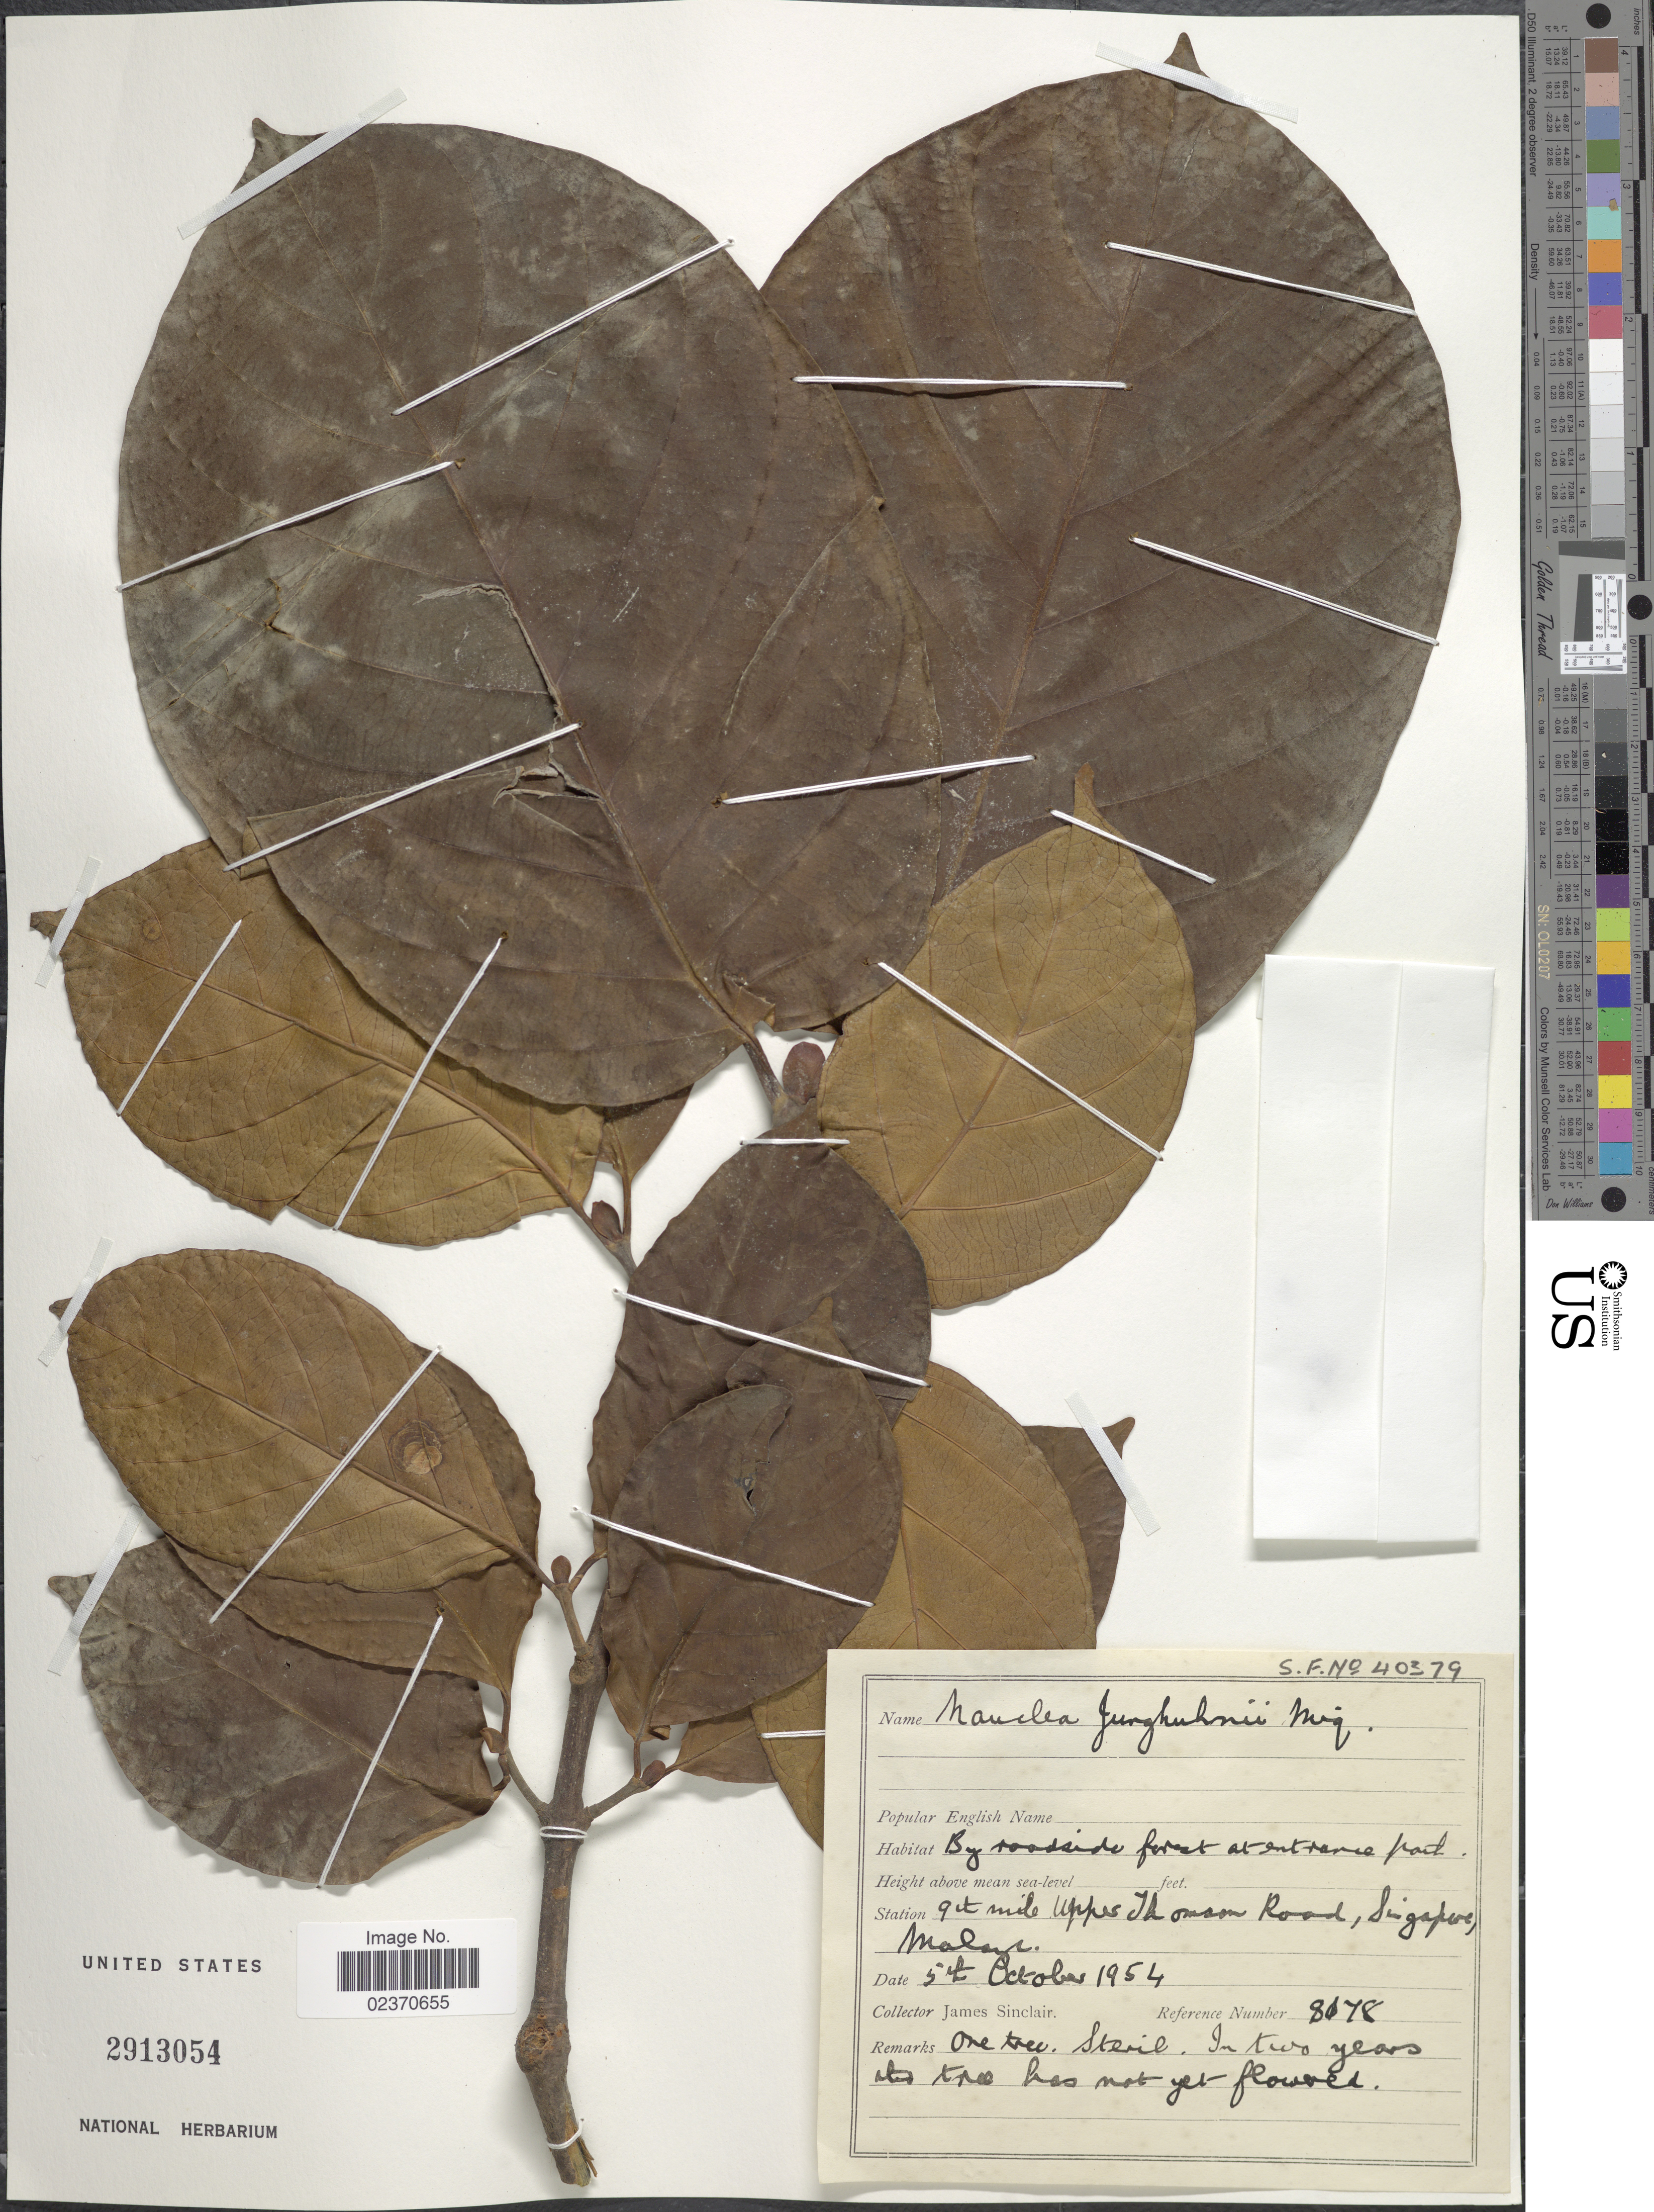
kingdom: Plantae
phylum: Tracheophyta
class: Magnoliopsida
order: Gentianales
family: Rubiaceae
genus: Nauclea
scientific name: Nauclea officinalis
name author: (Pierre ex Pit.) Merr. & Chun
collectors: J. Sinclair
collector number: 40379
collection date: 1954-10-05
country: Singapore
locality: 9t mile upper Ikomson Road, Singapre, Malaysia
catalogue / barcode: US 2913054